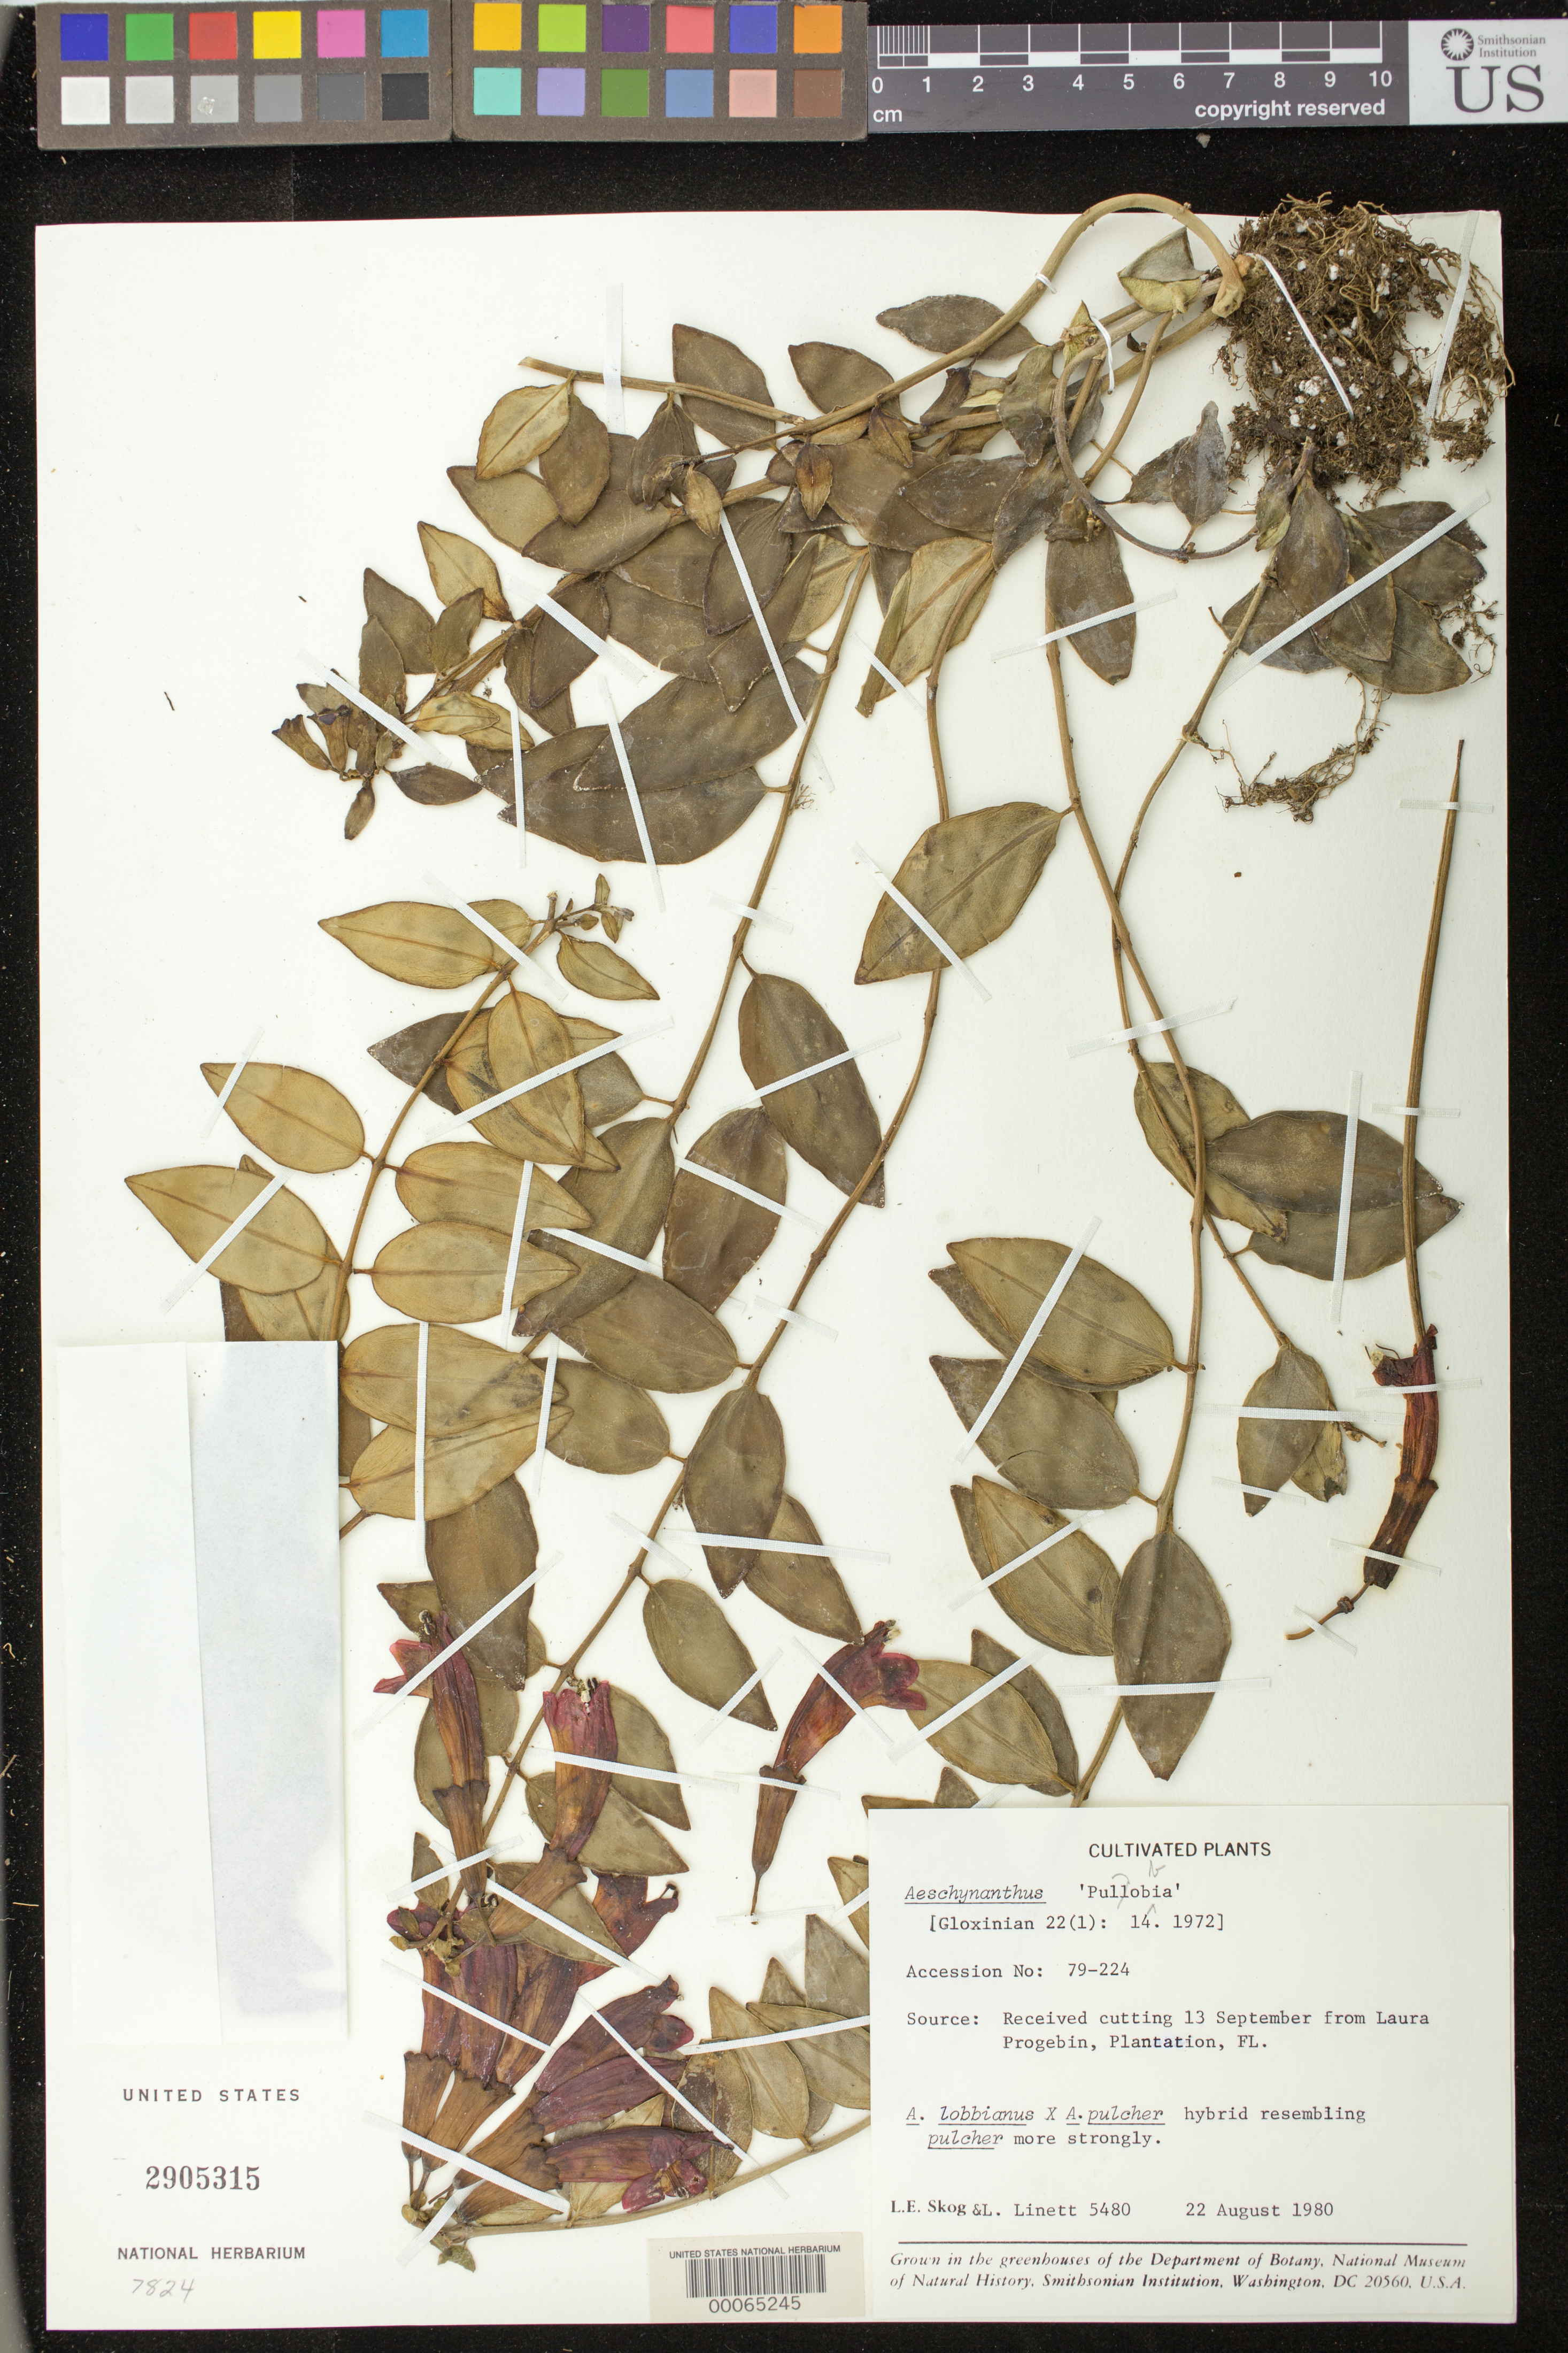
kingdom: Plantae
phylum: Tracheophyta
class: Magnoliopsida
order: Lamiales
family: Gesneriaceae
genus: Aeschynanthus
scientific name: Aeschynanthus 'Pullobia'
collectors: L. E. Skog & L. Linett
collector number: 5480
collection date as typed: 22 Aug 1980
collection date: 1980-08-22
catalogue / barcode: US 2905315